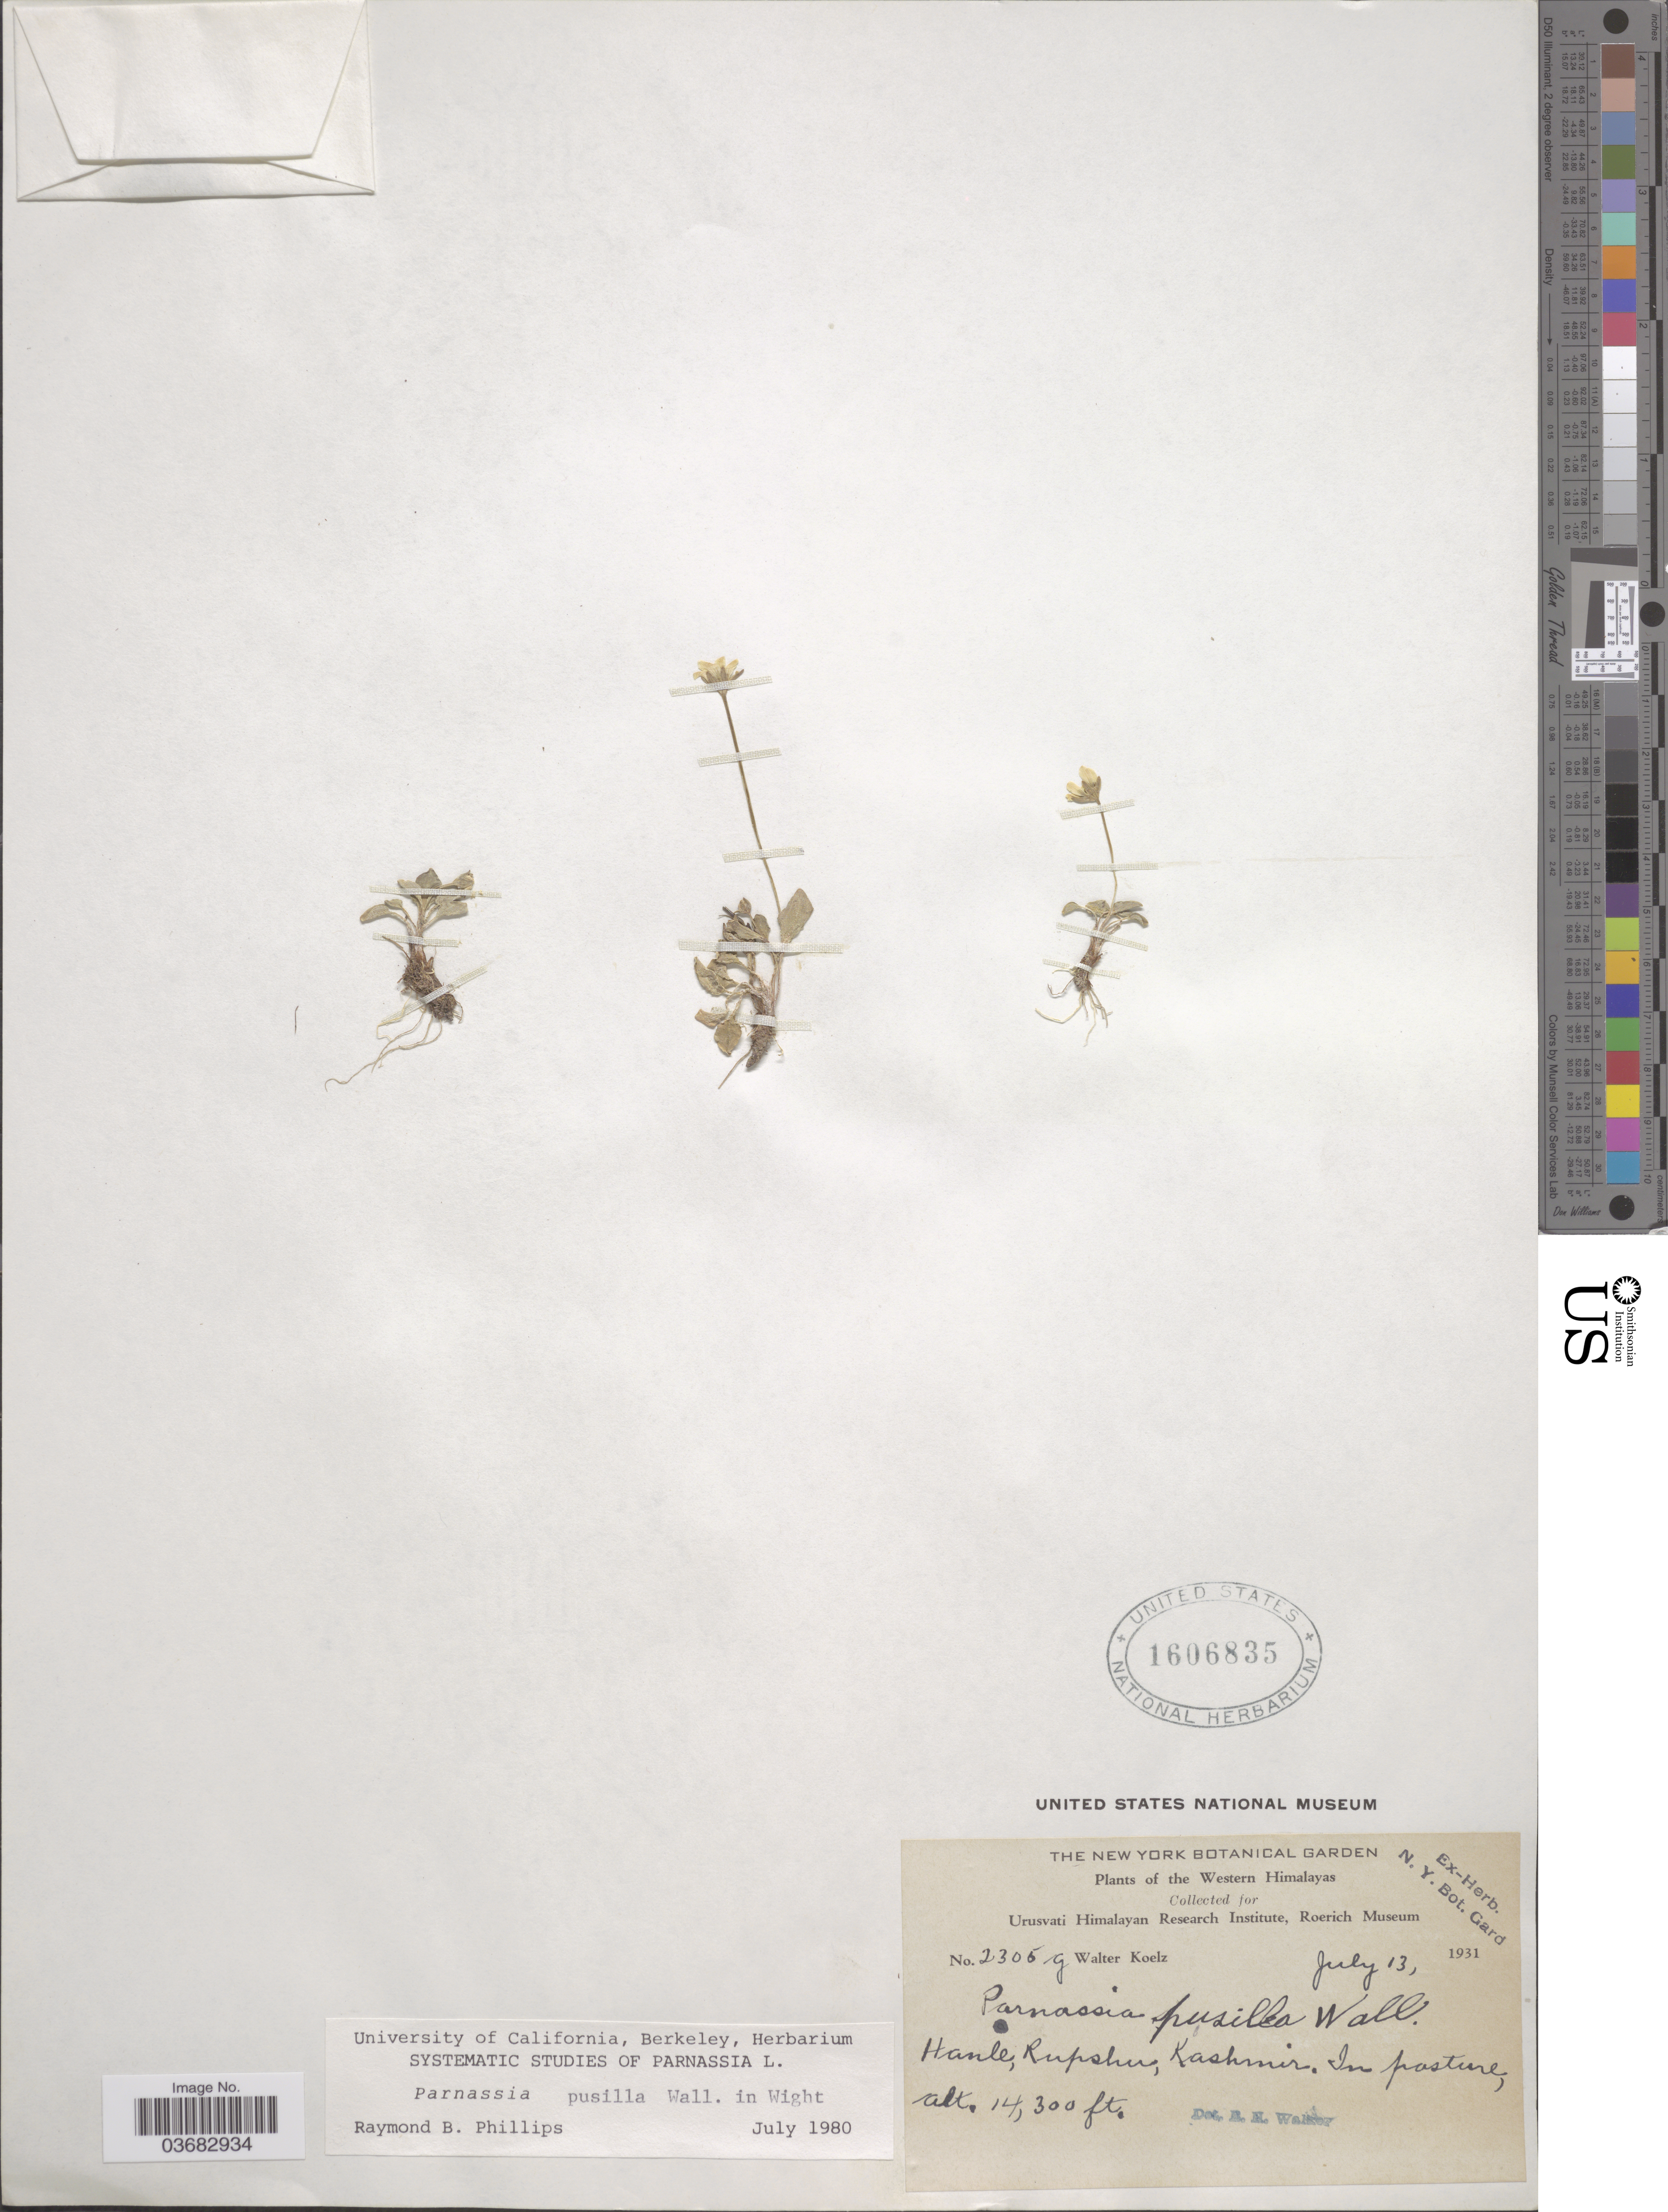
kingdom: Plantae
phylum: Tracheophyta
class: Magnoliopsida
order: Celastrales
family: Parnassiaceae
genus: Parnassia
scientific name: Parnassia pusilla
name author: Wall. ex Arn.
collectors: W. N. Koelz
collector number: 2305g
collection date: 1931-07-13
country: India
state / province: Jammu and Kashmir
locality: Western Himalayas. Hanle, Rupshu, Kashmir.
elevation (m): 4359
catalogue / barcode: US 1606835